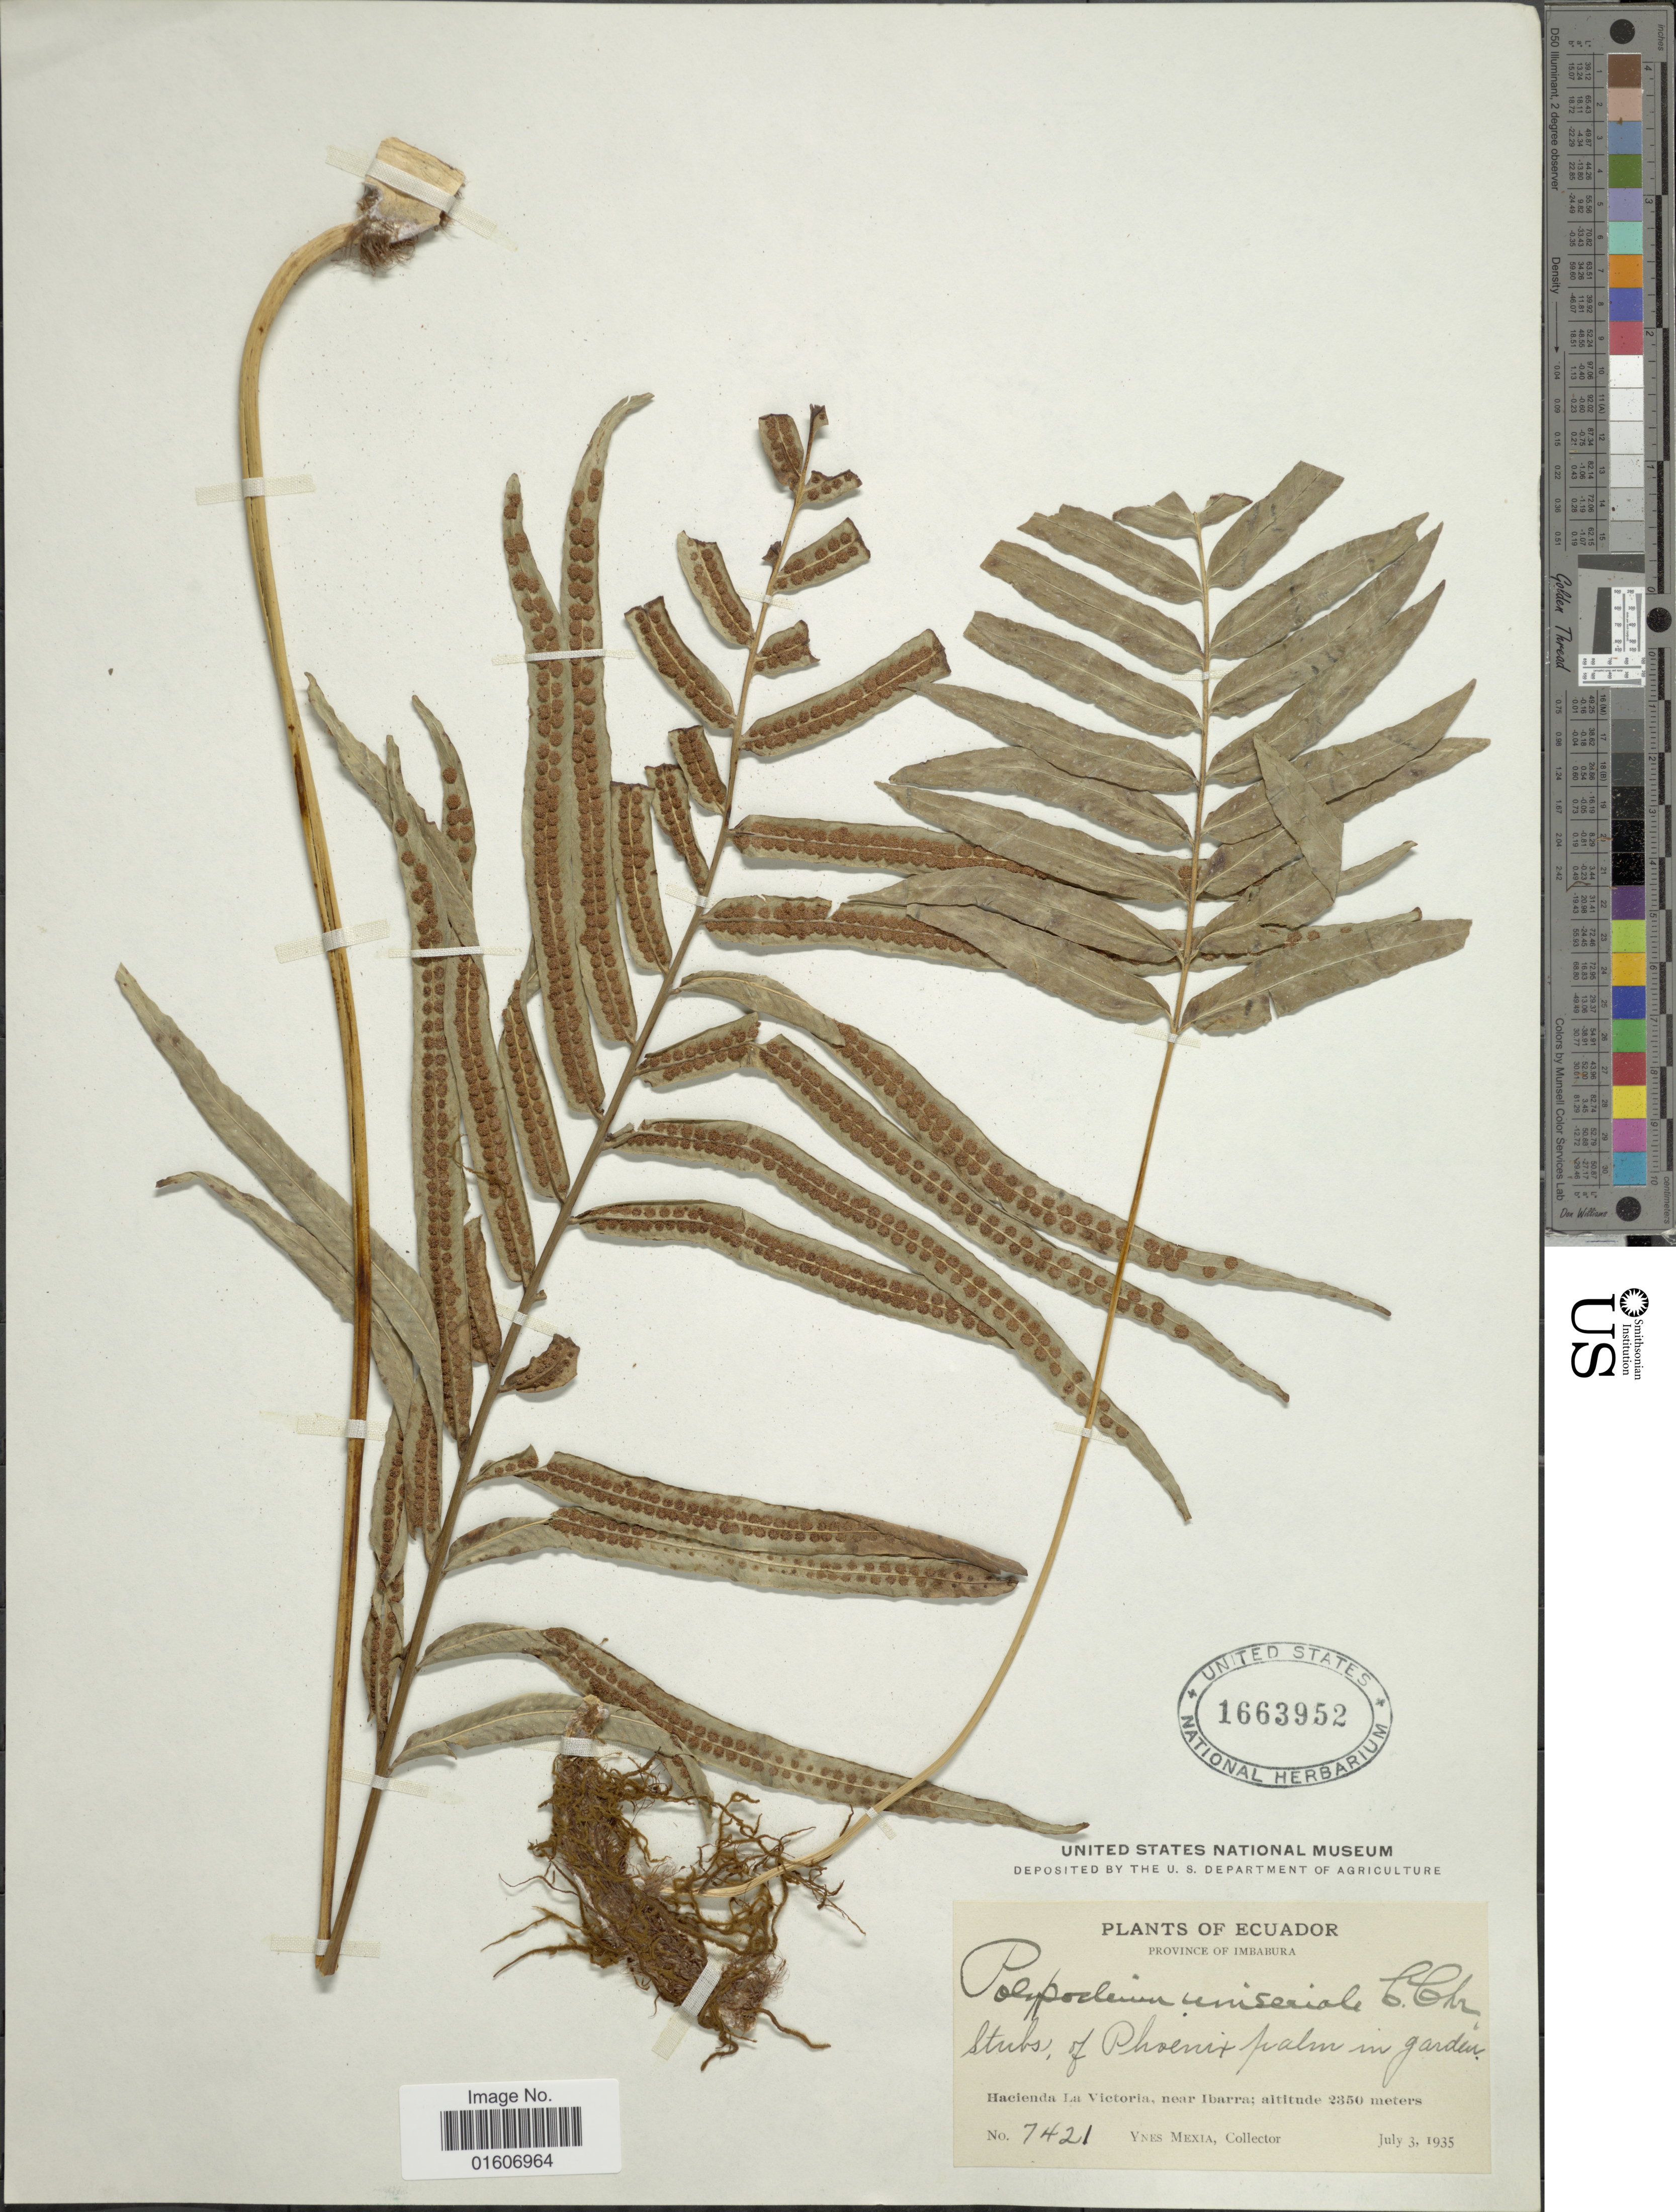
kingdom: Plantae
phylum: Tracheophyta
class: Polypodiopsida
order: Polypodiales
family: Polypodiaceae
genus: Serpocaulon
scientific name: Serpocaulon sessilifolium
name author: (Desv.) A.R. Sm.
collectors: Y. Mexia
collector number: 7421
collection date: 1935-07-03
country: Ecuador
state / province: Imbabura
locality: Hacienda La Victoria, near Ibarra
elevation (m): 2350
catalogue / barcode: US 1663952